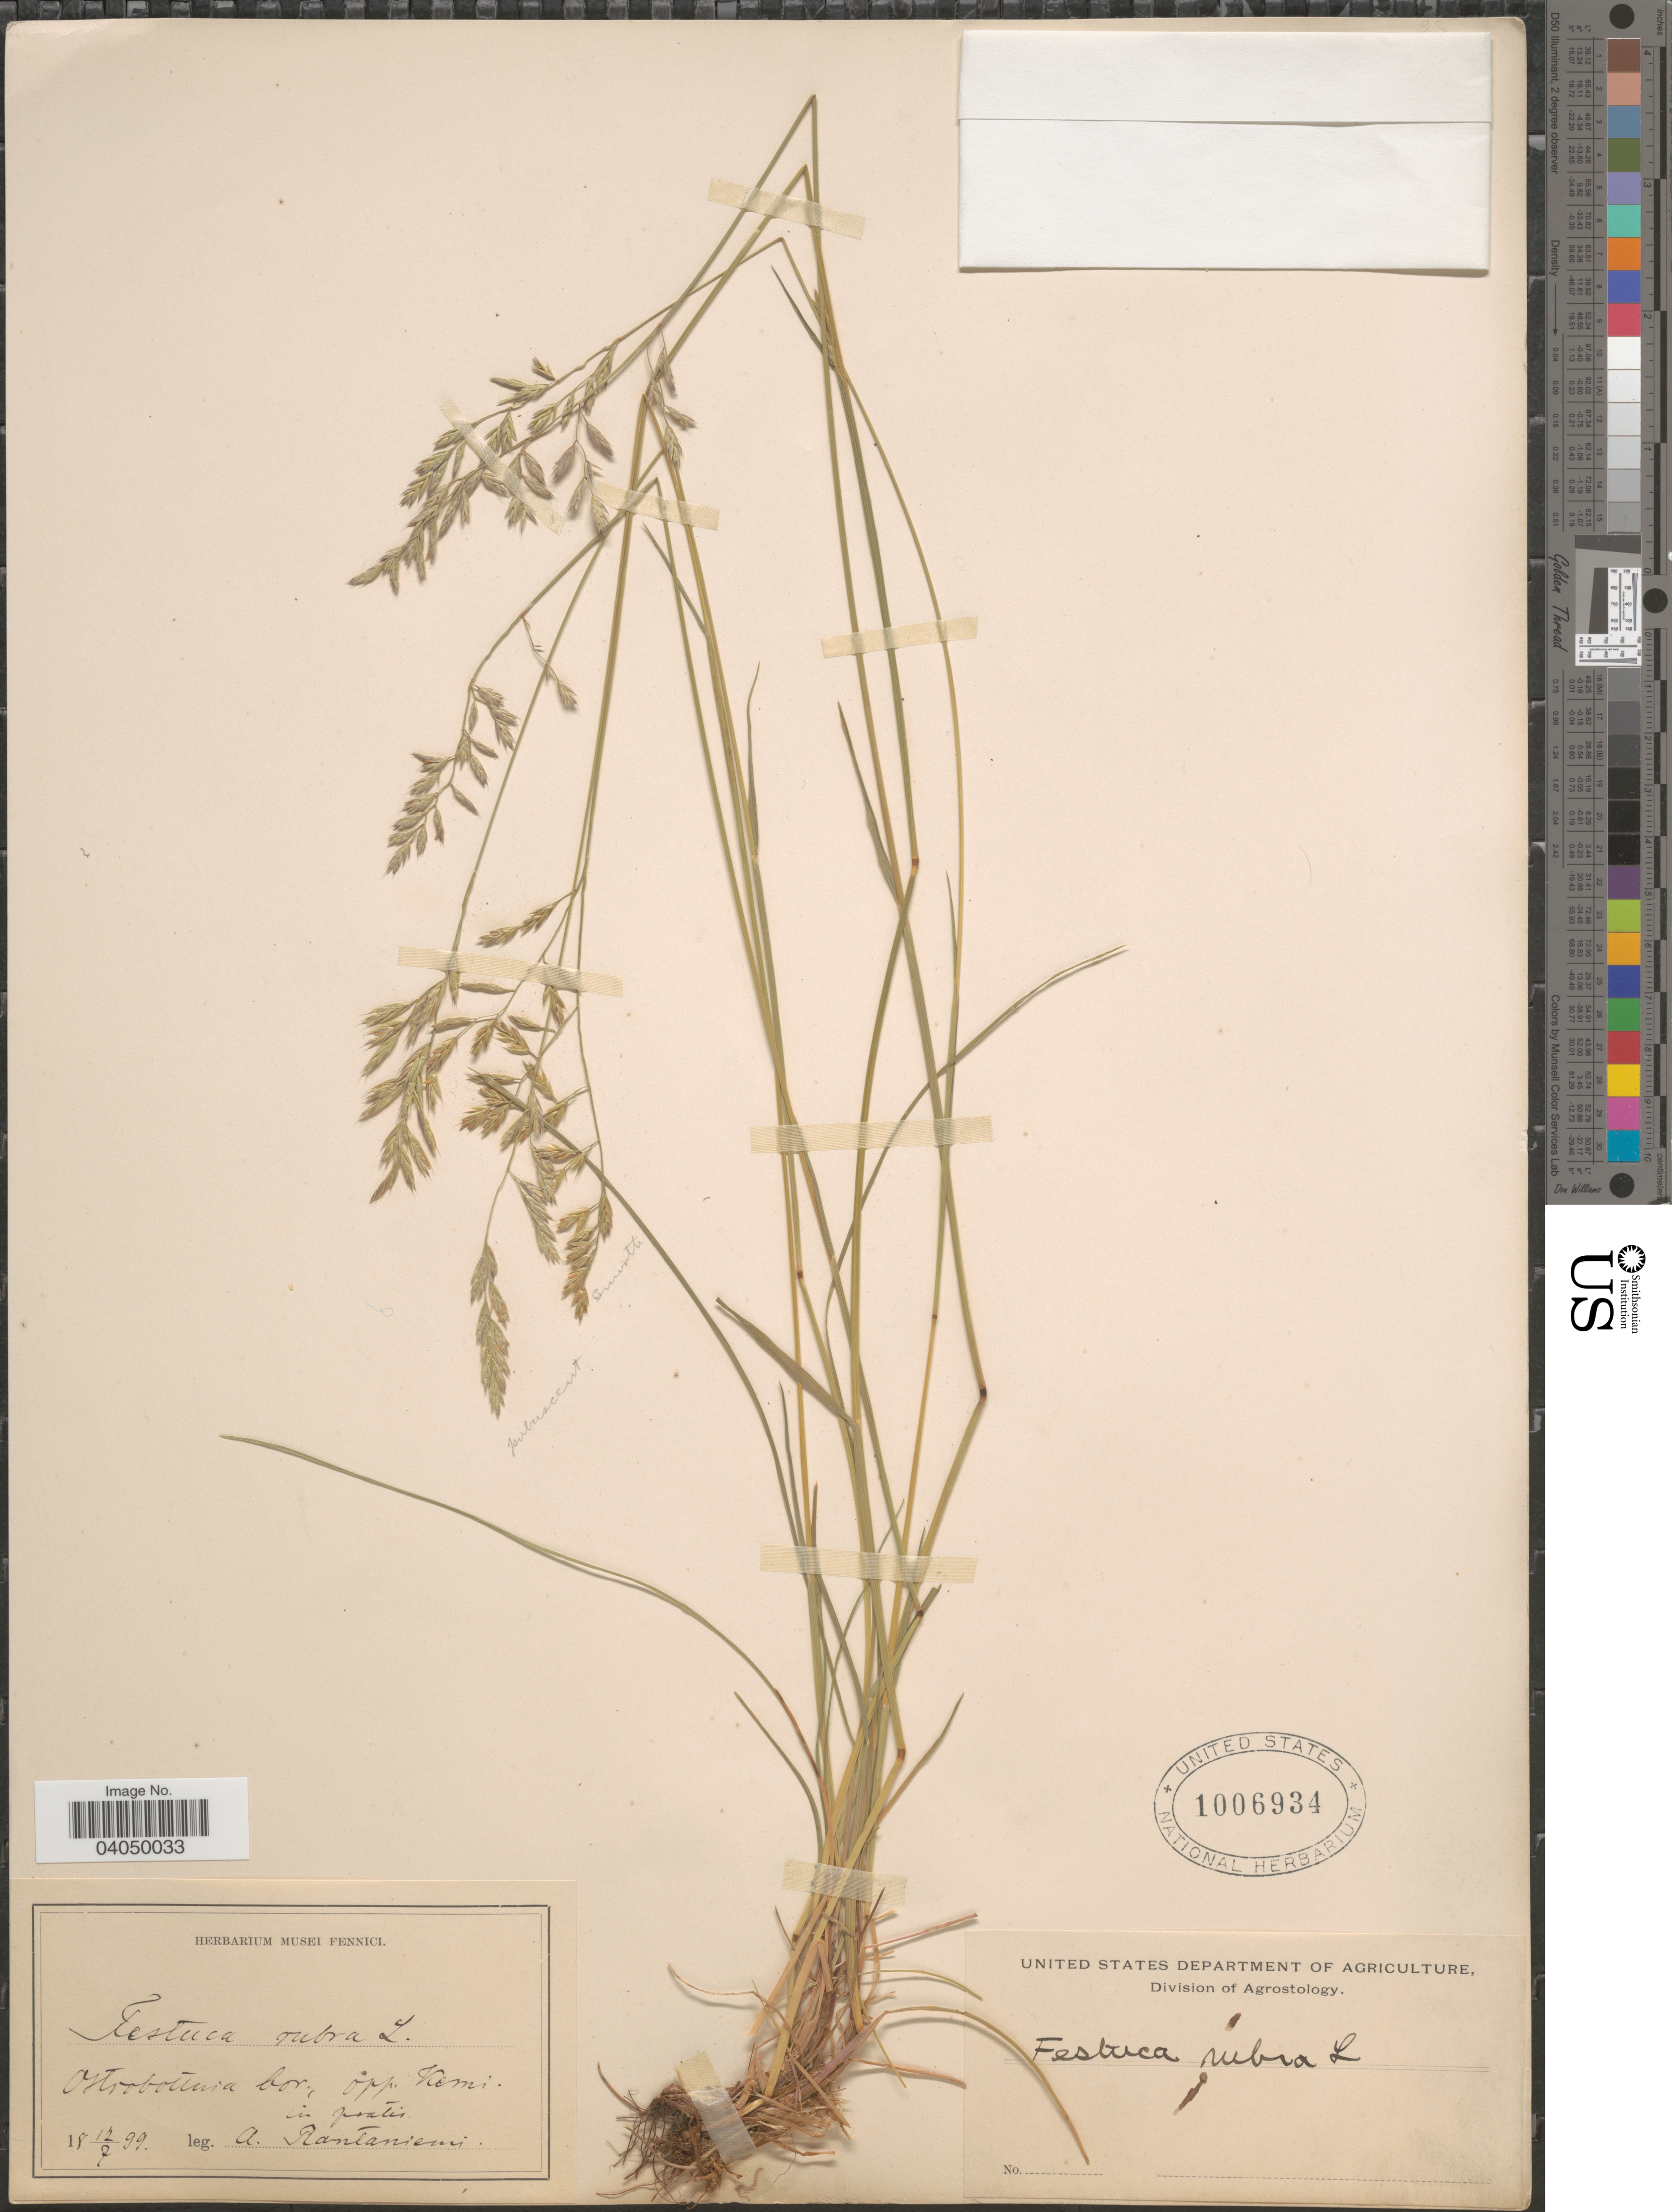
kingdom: Plantae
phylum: Tracheophyta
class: Liliopsida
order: Poales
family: Poaceae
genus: Festuca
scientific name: Festuca rubra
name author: L.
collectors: A. Rantaniemi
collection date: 1899-07-12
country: Finland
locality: Ostrobottnia bor., opp. Kemi in pratis.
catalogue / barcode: US 1006934